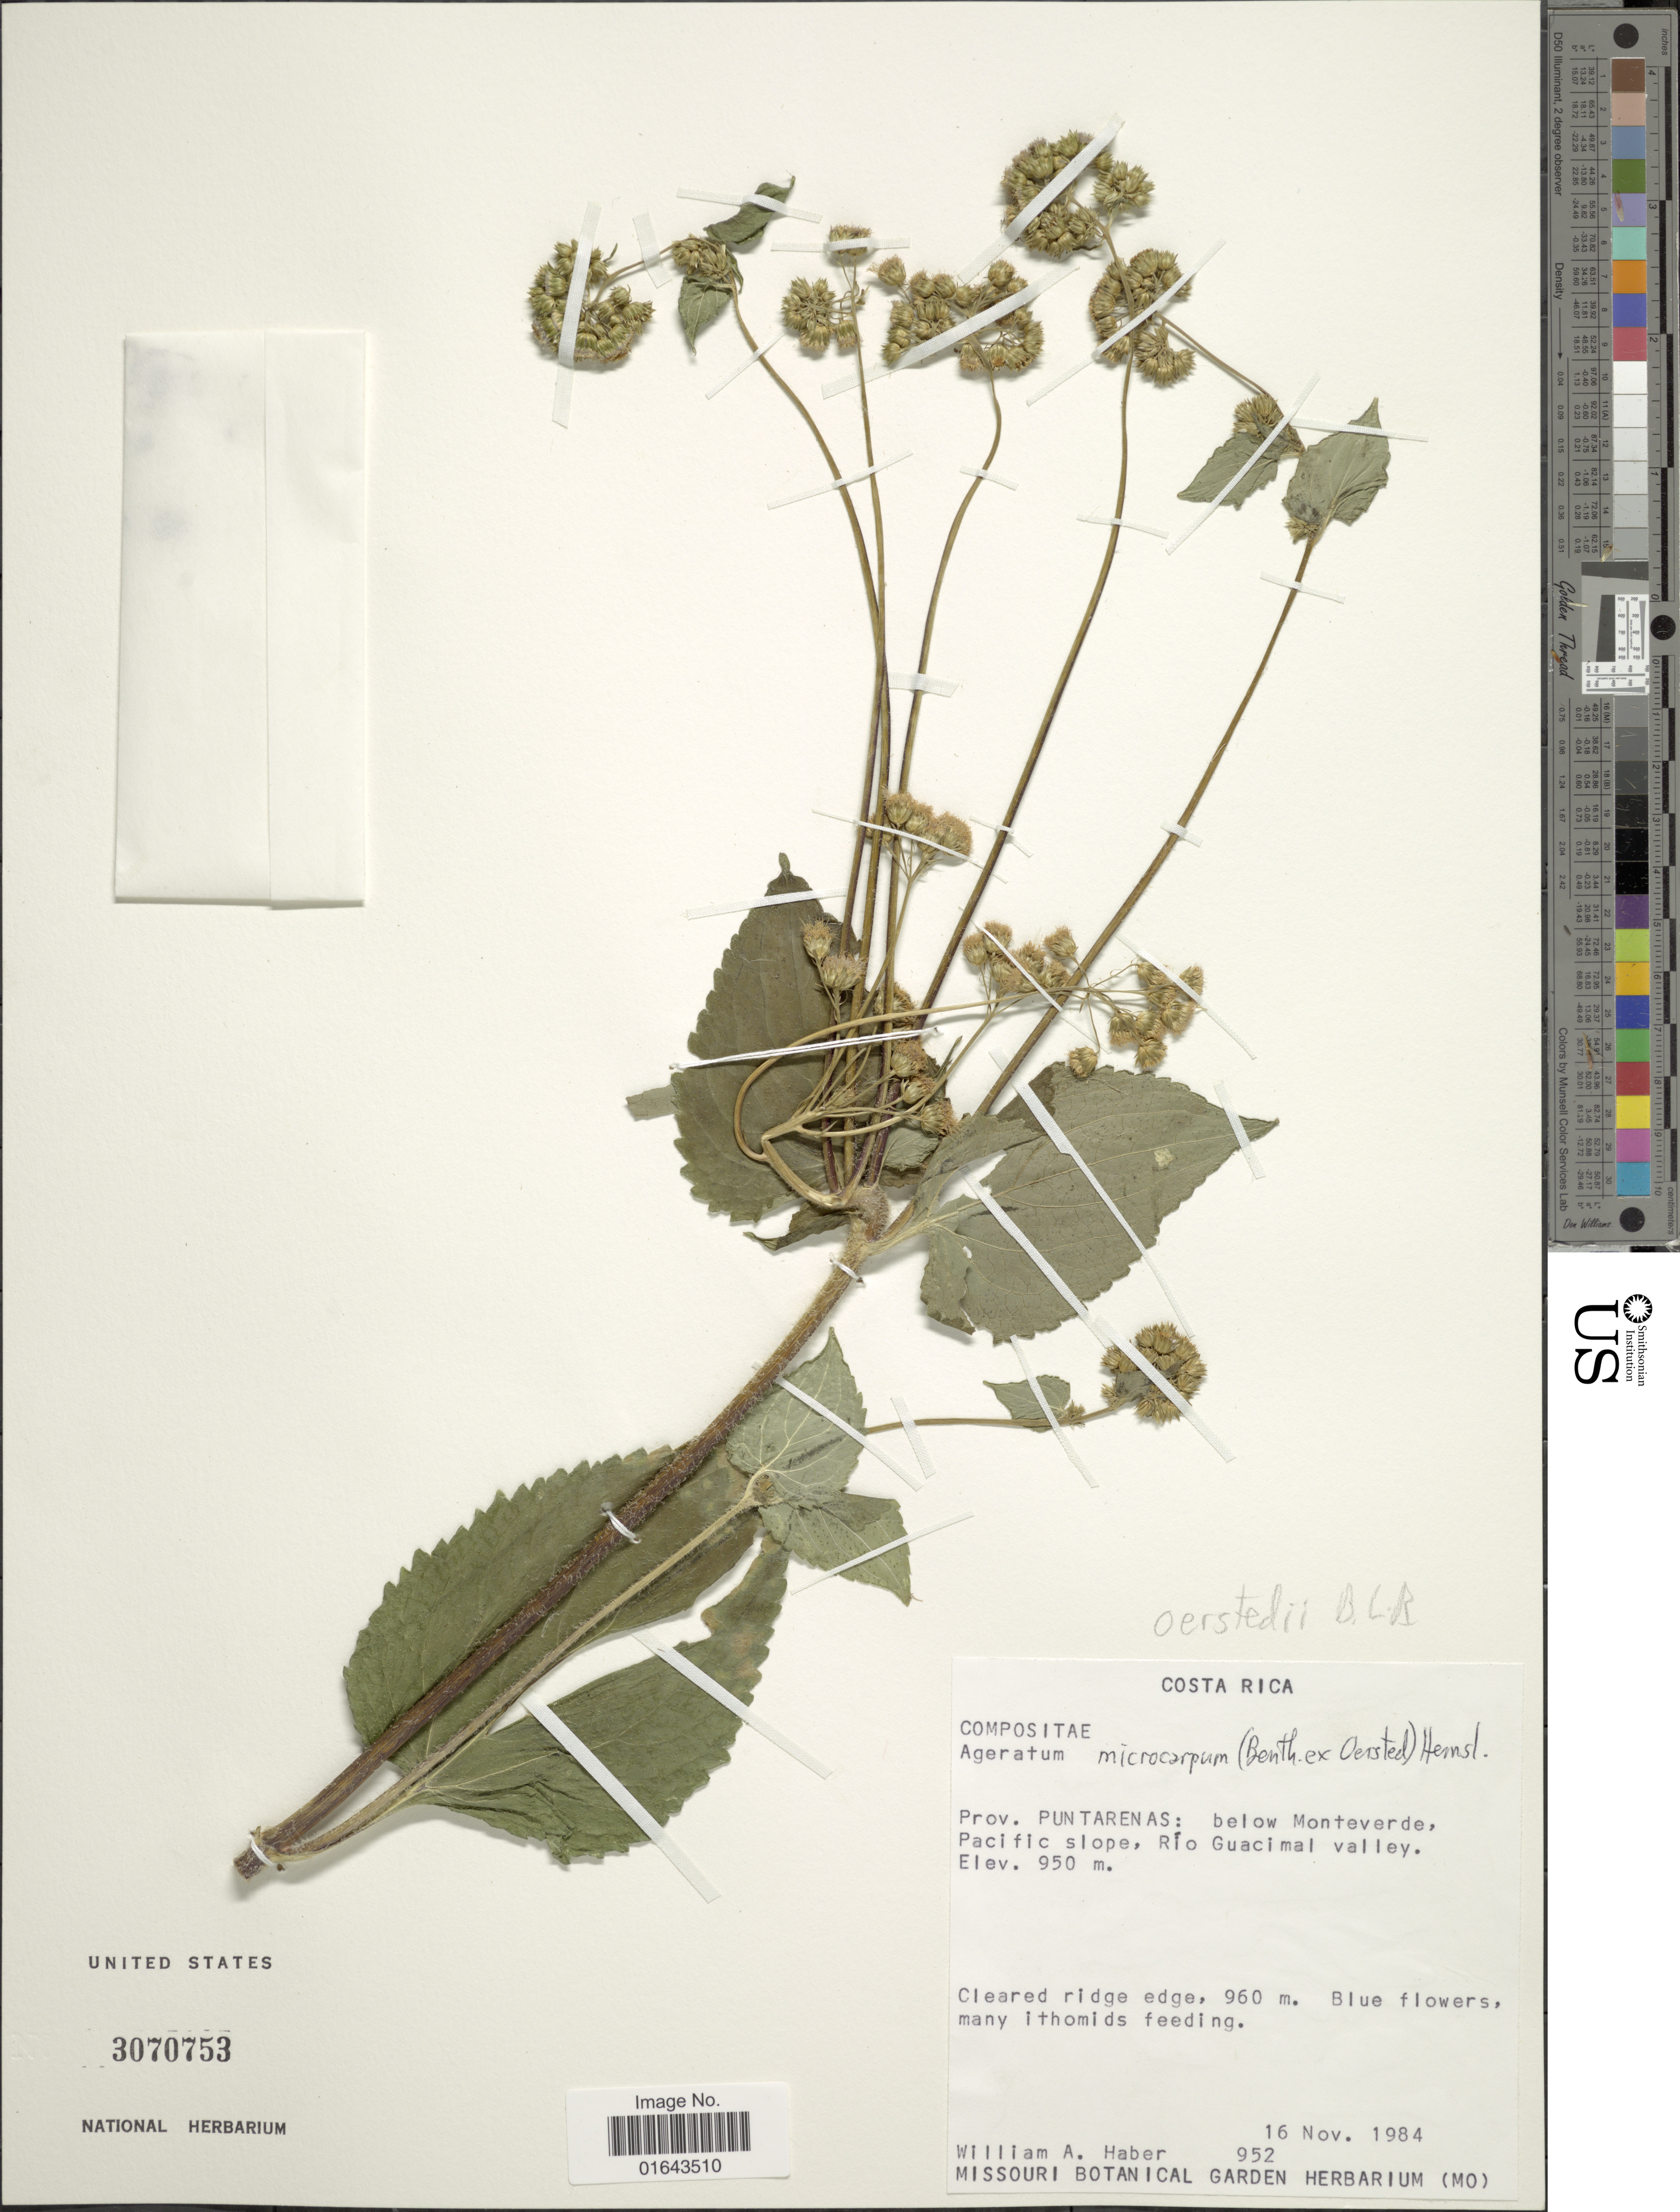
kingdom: Plantae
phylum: Tracheophyta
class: Magnoliopsida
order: Asterales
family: Asteraceae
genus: Ageratum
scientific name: Ageratum oerstedii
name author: B.L. Rob.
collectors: W. A. Haber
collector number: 952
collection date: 1981-11-16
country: Costa Rica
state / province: Puntarenas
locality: Costa Rica, Prov. Puntarenas: below Monteverde, Pacific slope, Río Guacimal valley. Clear ridge edge.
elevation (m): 950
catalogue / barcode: US 3070753